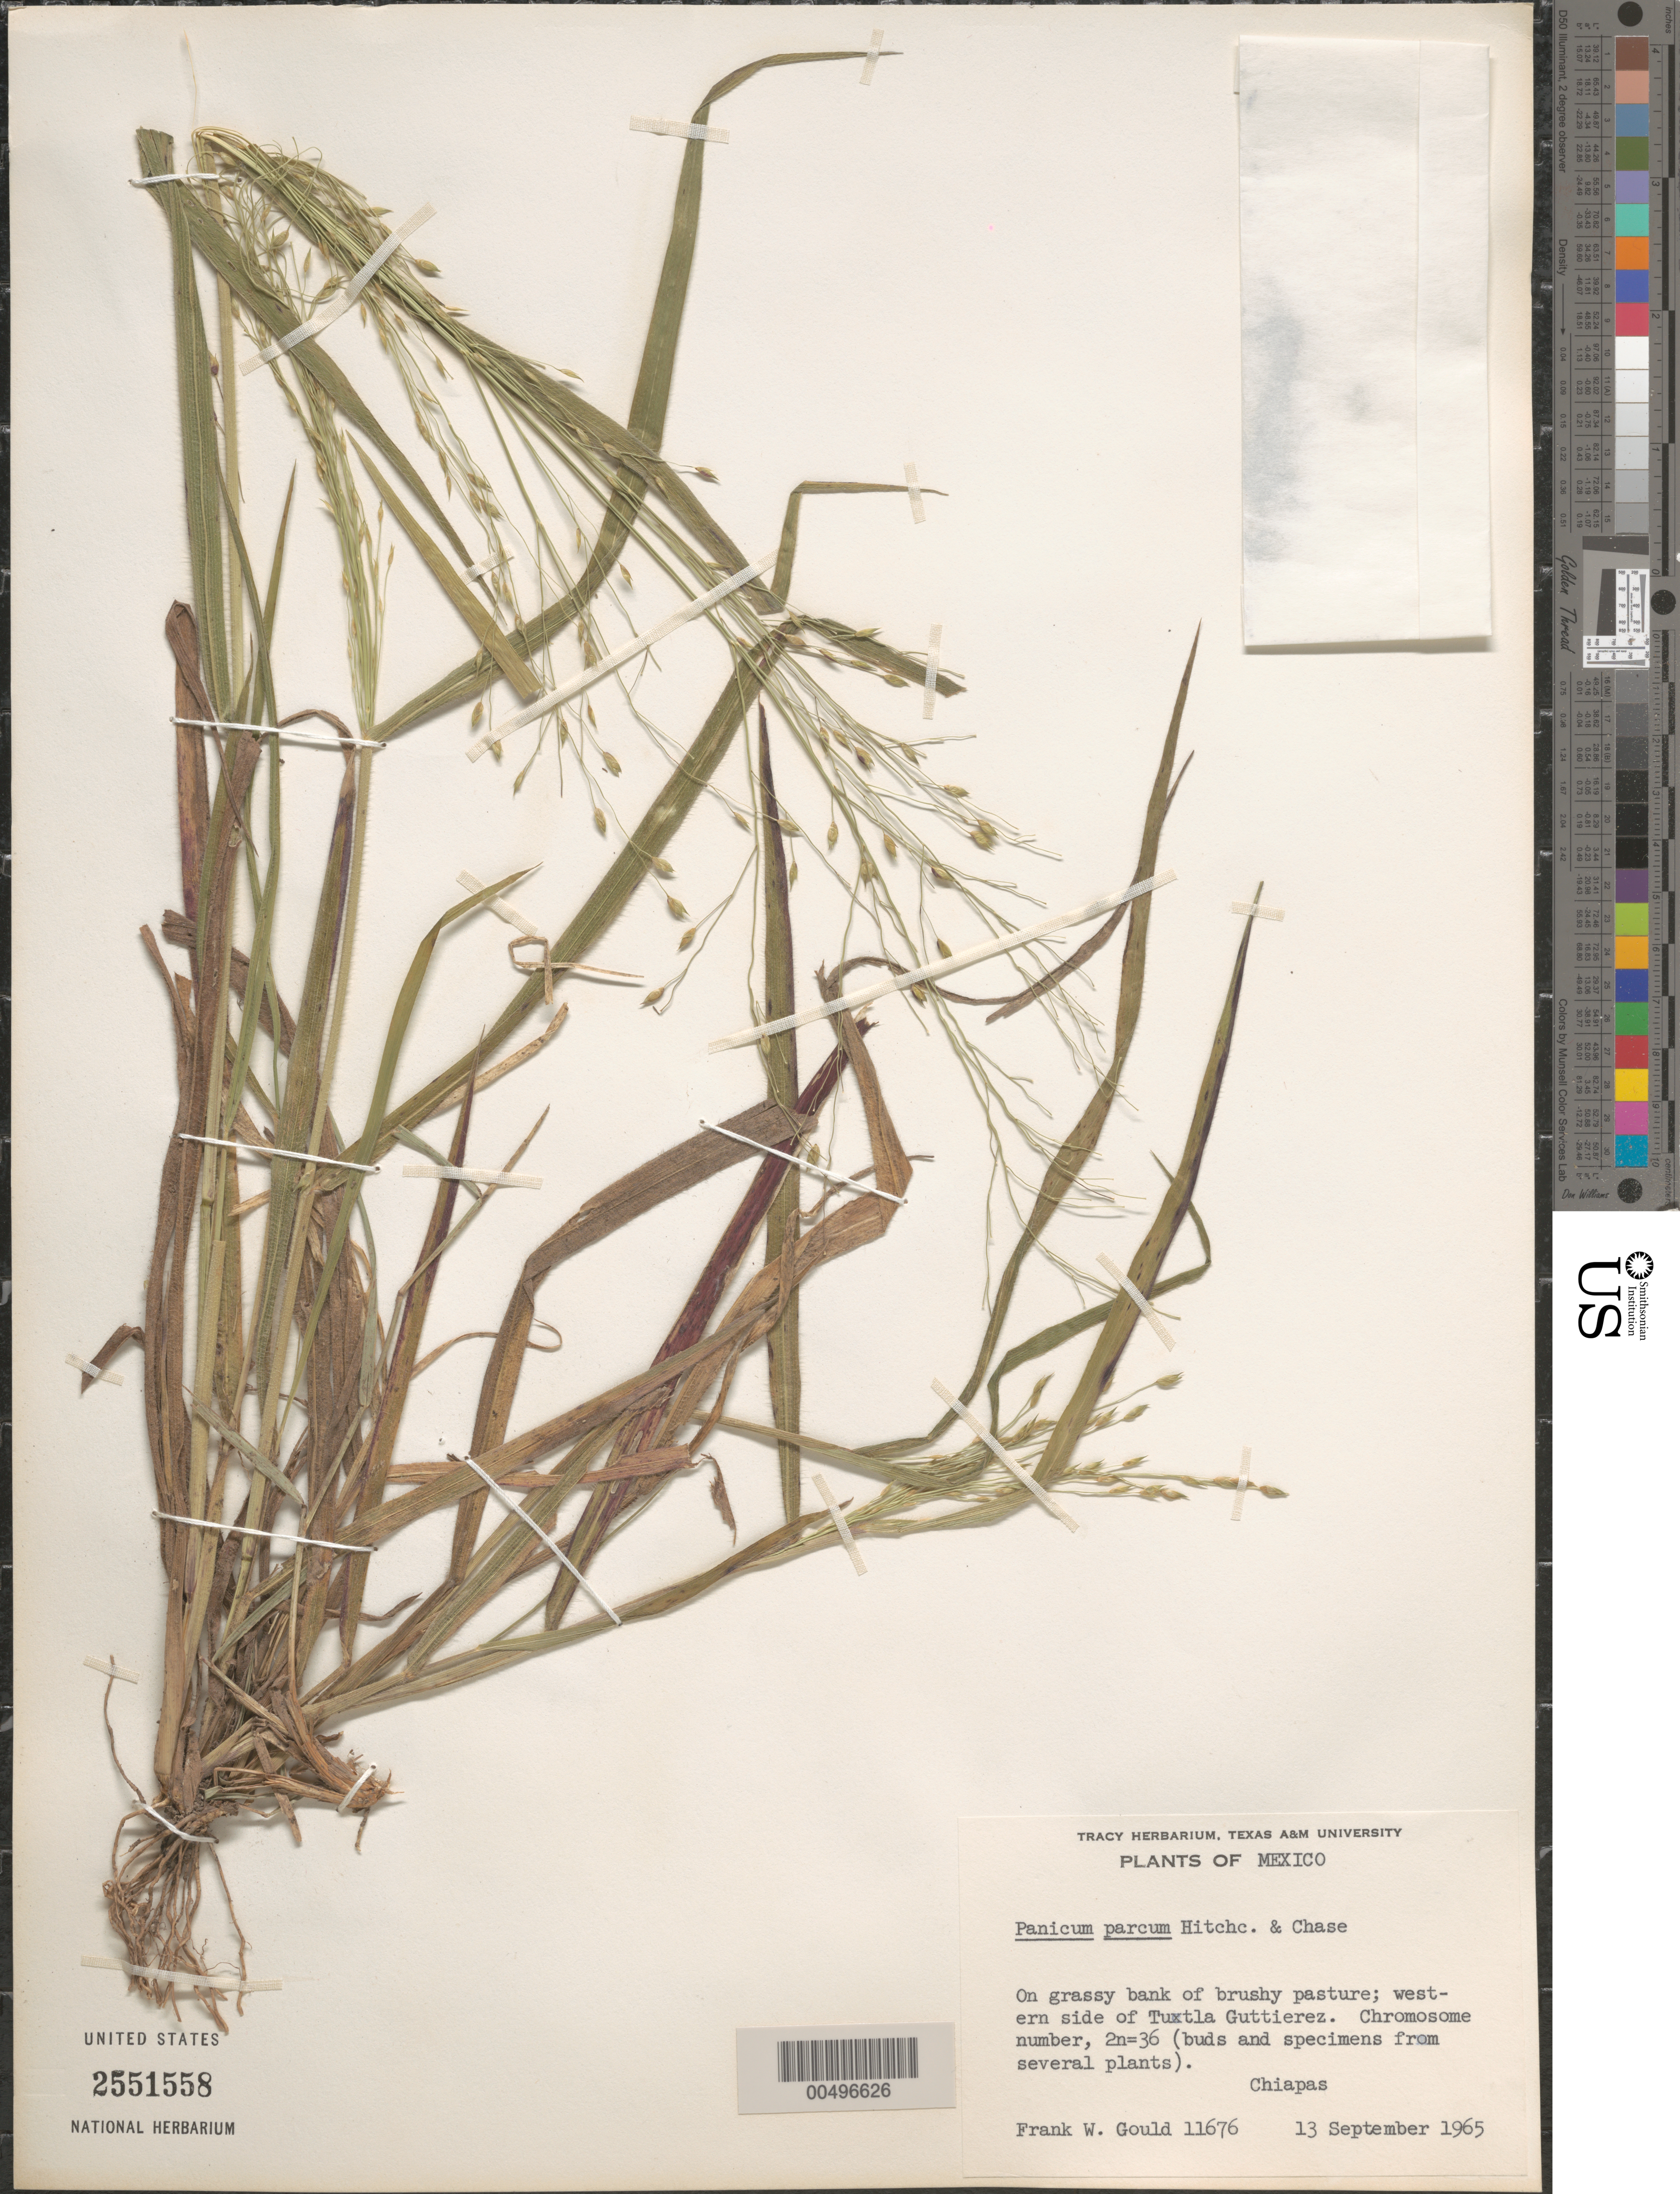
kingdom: Plantae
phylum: Tracheophyta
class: Liliopsida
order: Poales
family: Poaceae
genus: Panicum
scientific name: Panicum parcum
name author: Hitchc. & Chase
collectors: F. W. Gould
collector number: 11676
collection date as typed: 13 Sep 1965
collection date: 1965-09-13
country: Mexico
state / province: Chiapas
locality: W side of Tuxtla Guttierez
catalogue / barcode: US 2551558